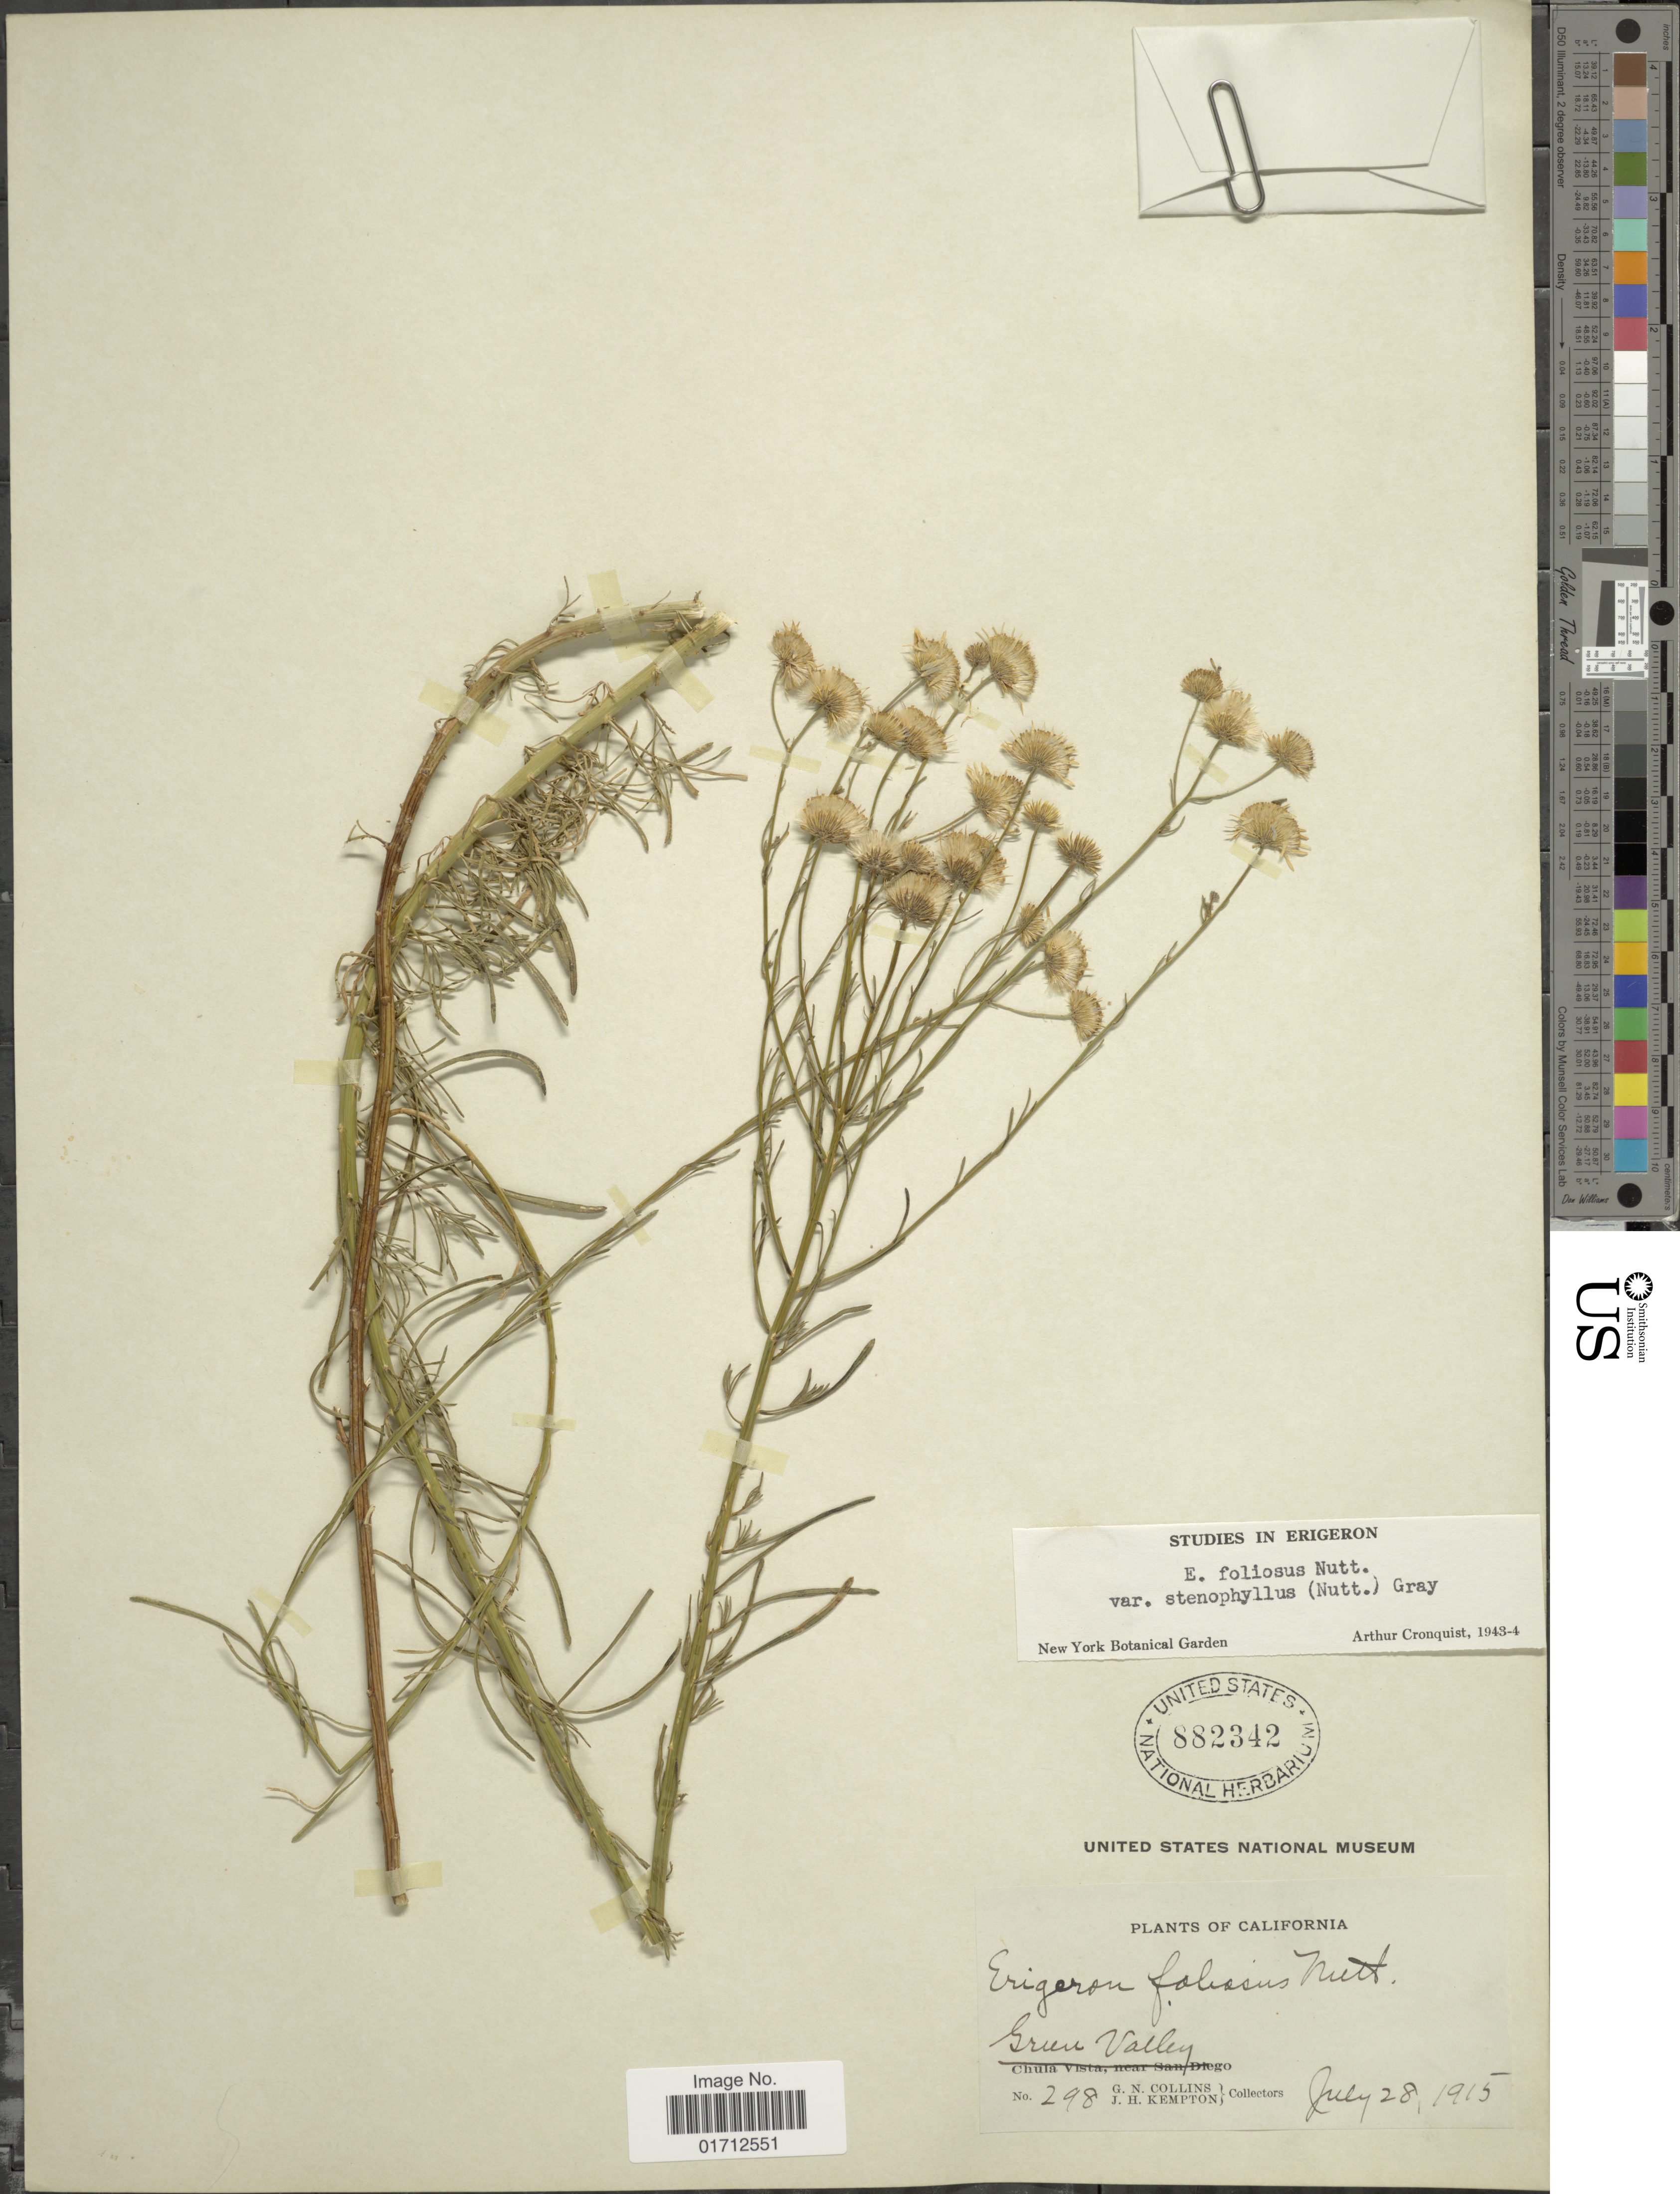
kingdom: Plantae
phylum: Tracheophyta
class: Magnoliopsida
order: Asterales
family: Asteraceae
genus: Erigeron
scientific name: Erigeron foliosus var. stenophyllus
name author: Nutt.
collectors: G. Collins & J. H. Kempton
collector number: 298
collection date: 1915-07-28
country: United States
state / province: California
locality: Green Valley.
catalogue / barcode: US 882342